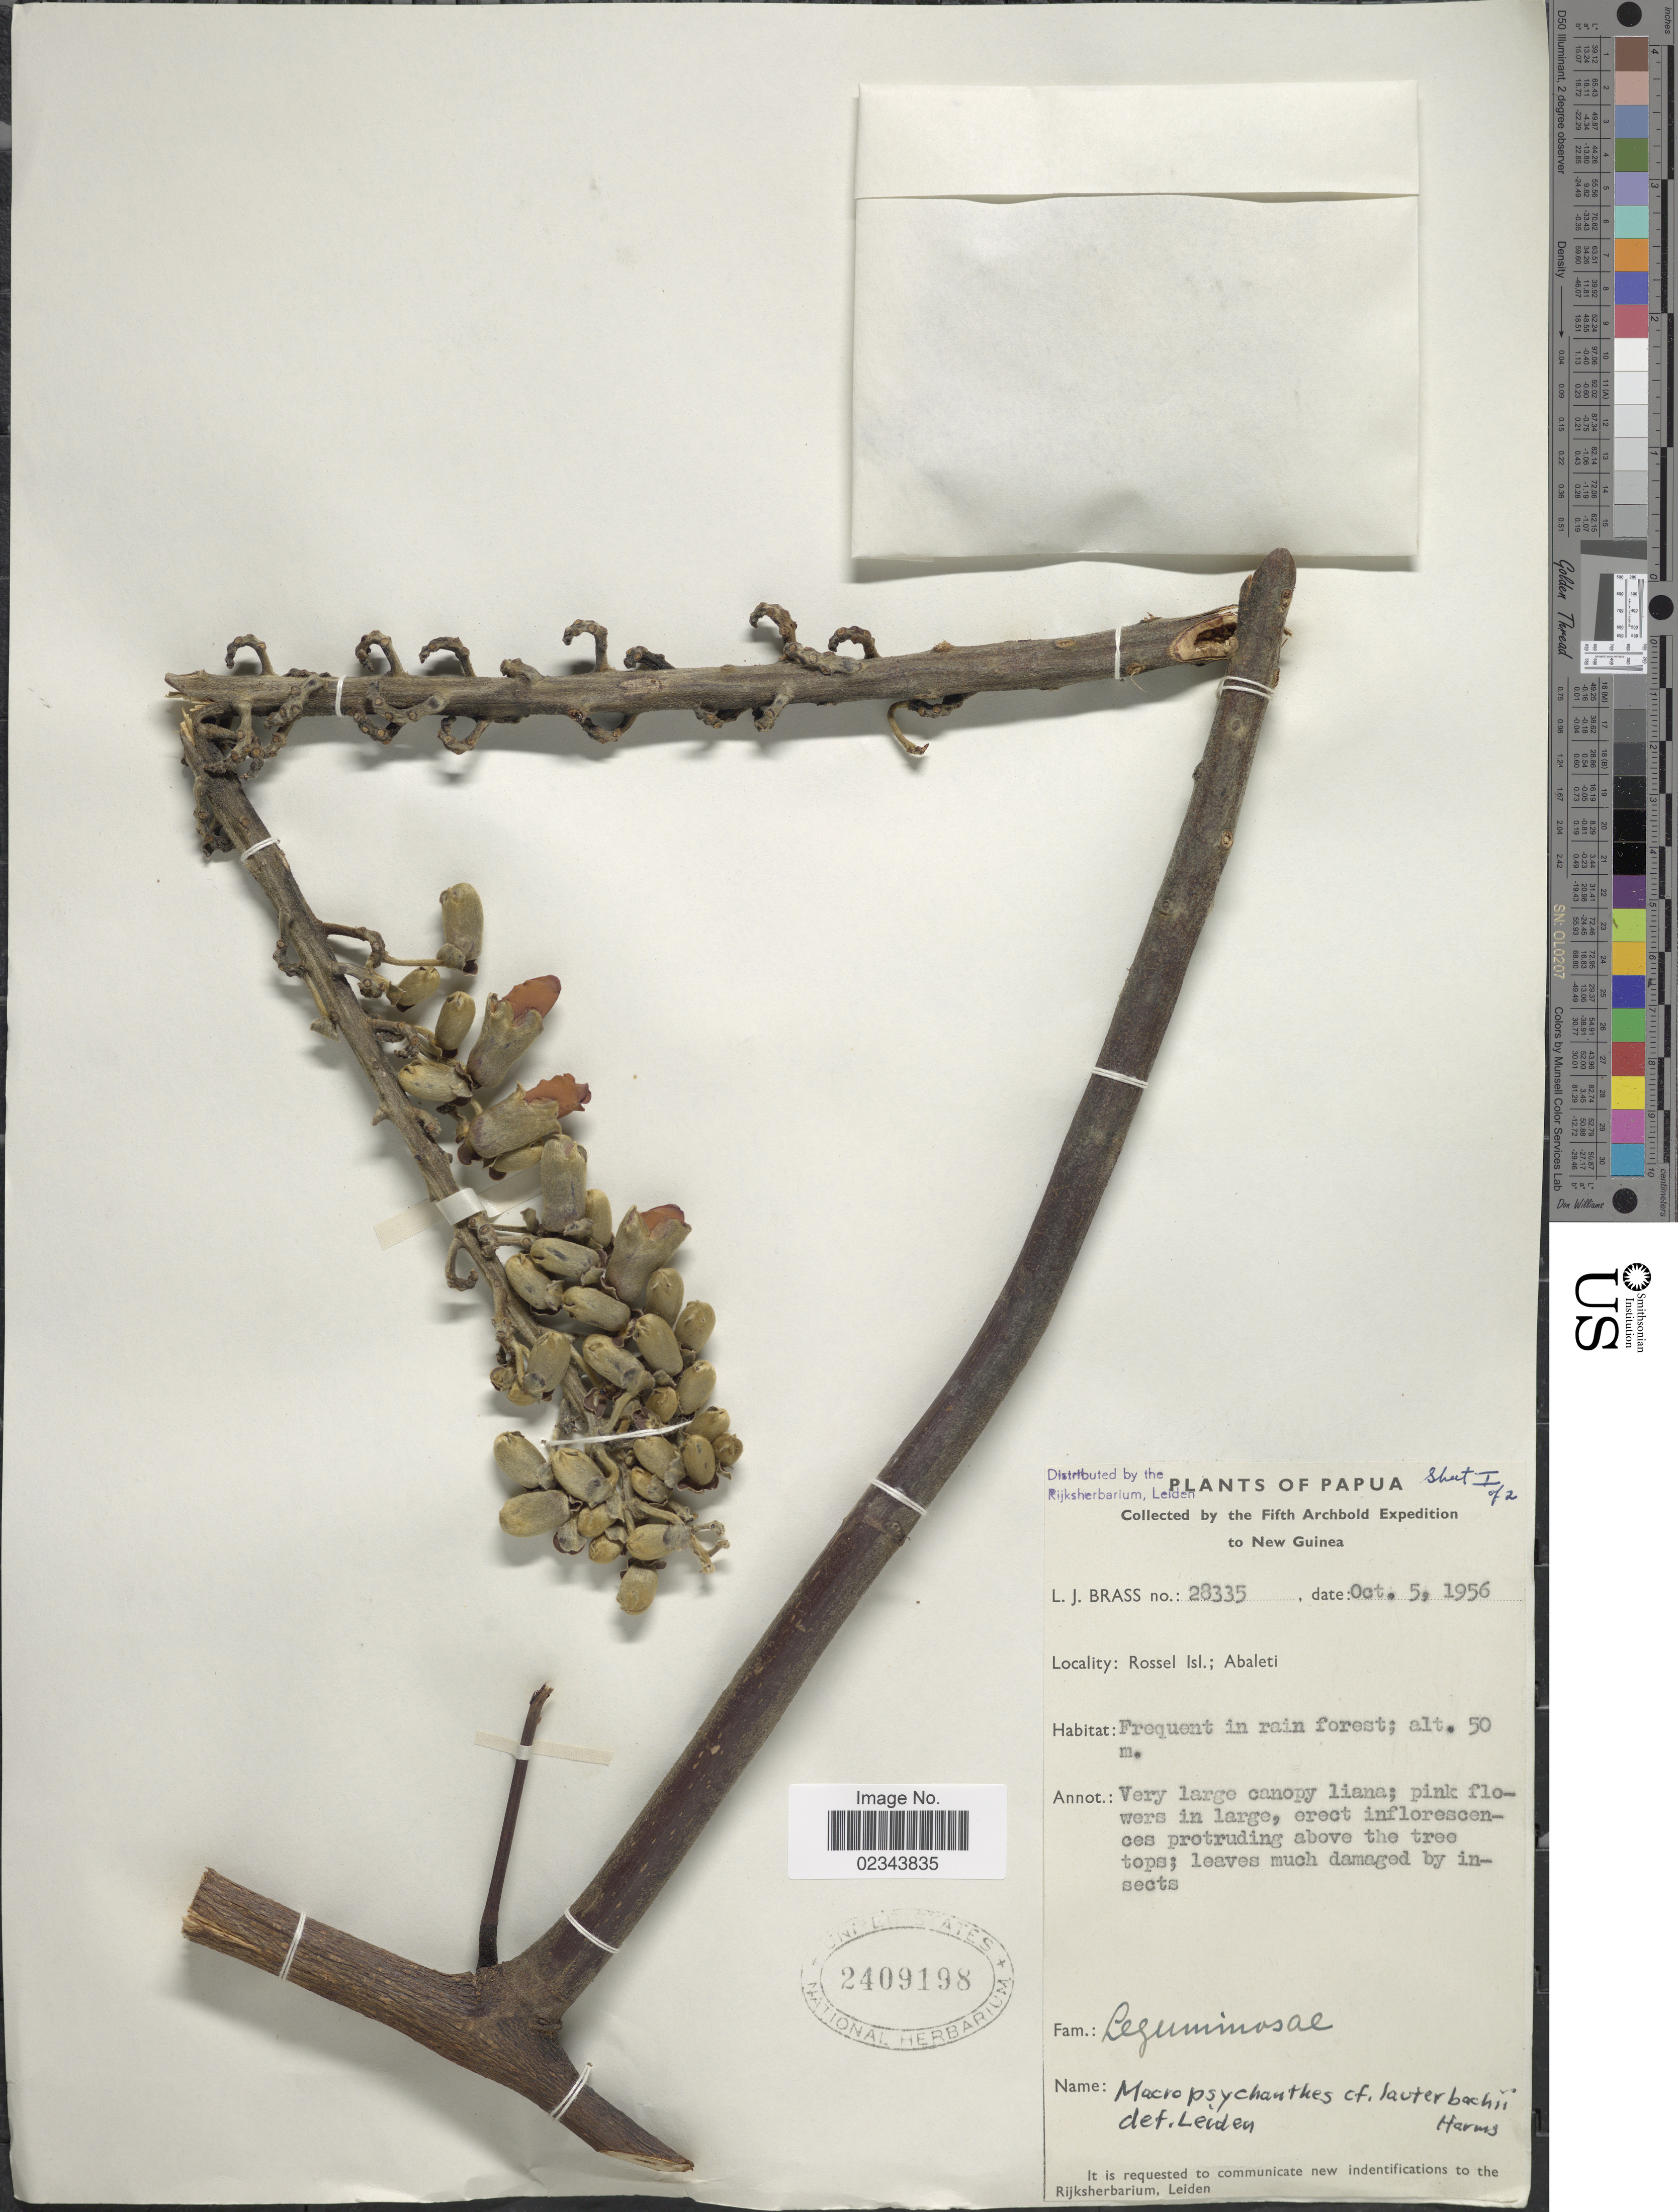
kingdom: Plantae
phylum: Tracheophyta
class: Magnoliopsida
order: Fabales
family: Fabaceae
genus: Macropsychanthus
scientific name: Macropsychanthus lauterbachii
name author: Harms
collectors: L. J. Brass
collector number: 28335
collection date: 1956-10-05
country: Papua New Guinea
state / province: Milne Bay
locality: Papua, New Guinea. Rossel Isl.; Abaleti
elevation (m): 50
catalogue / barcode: US 2409198